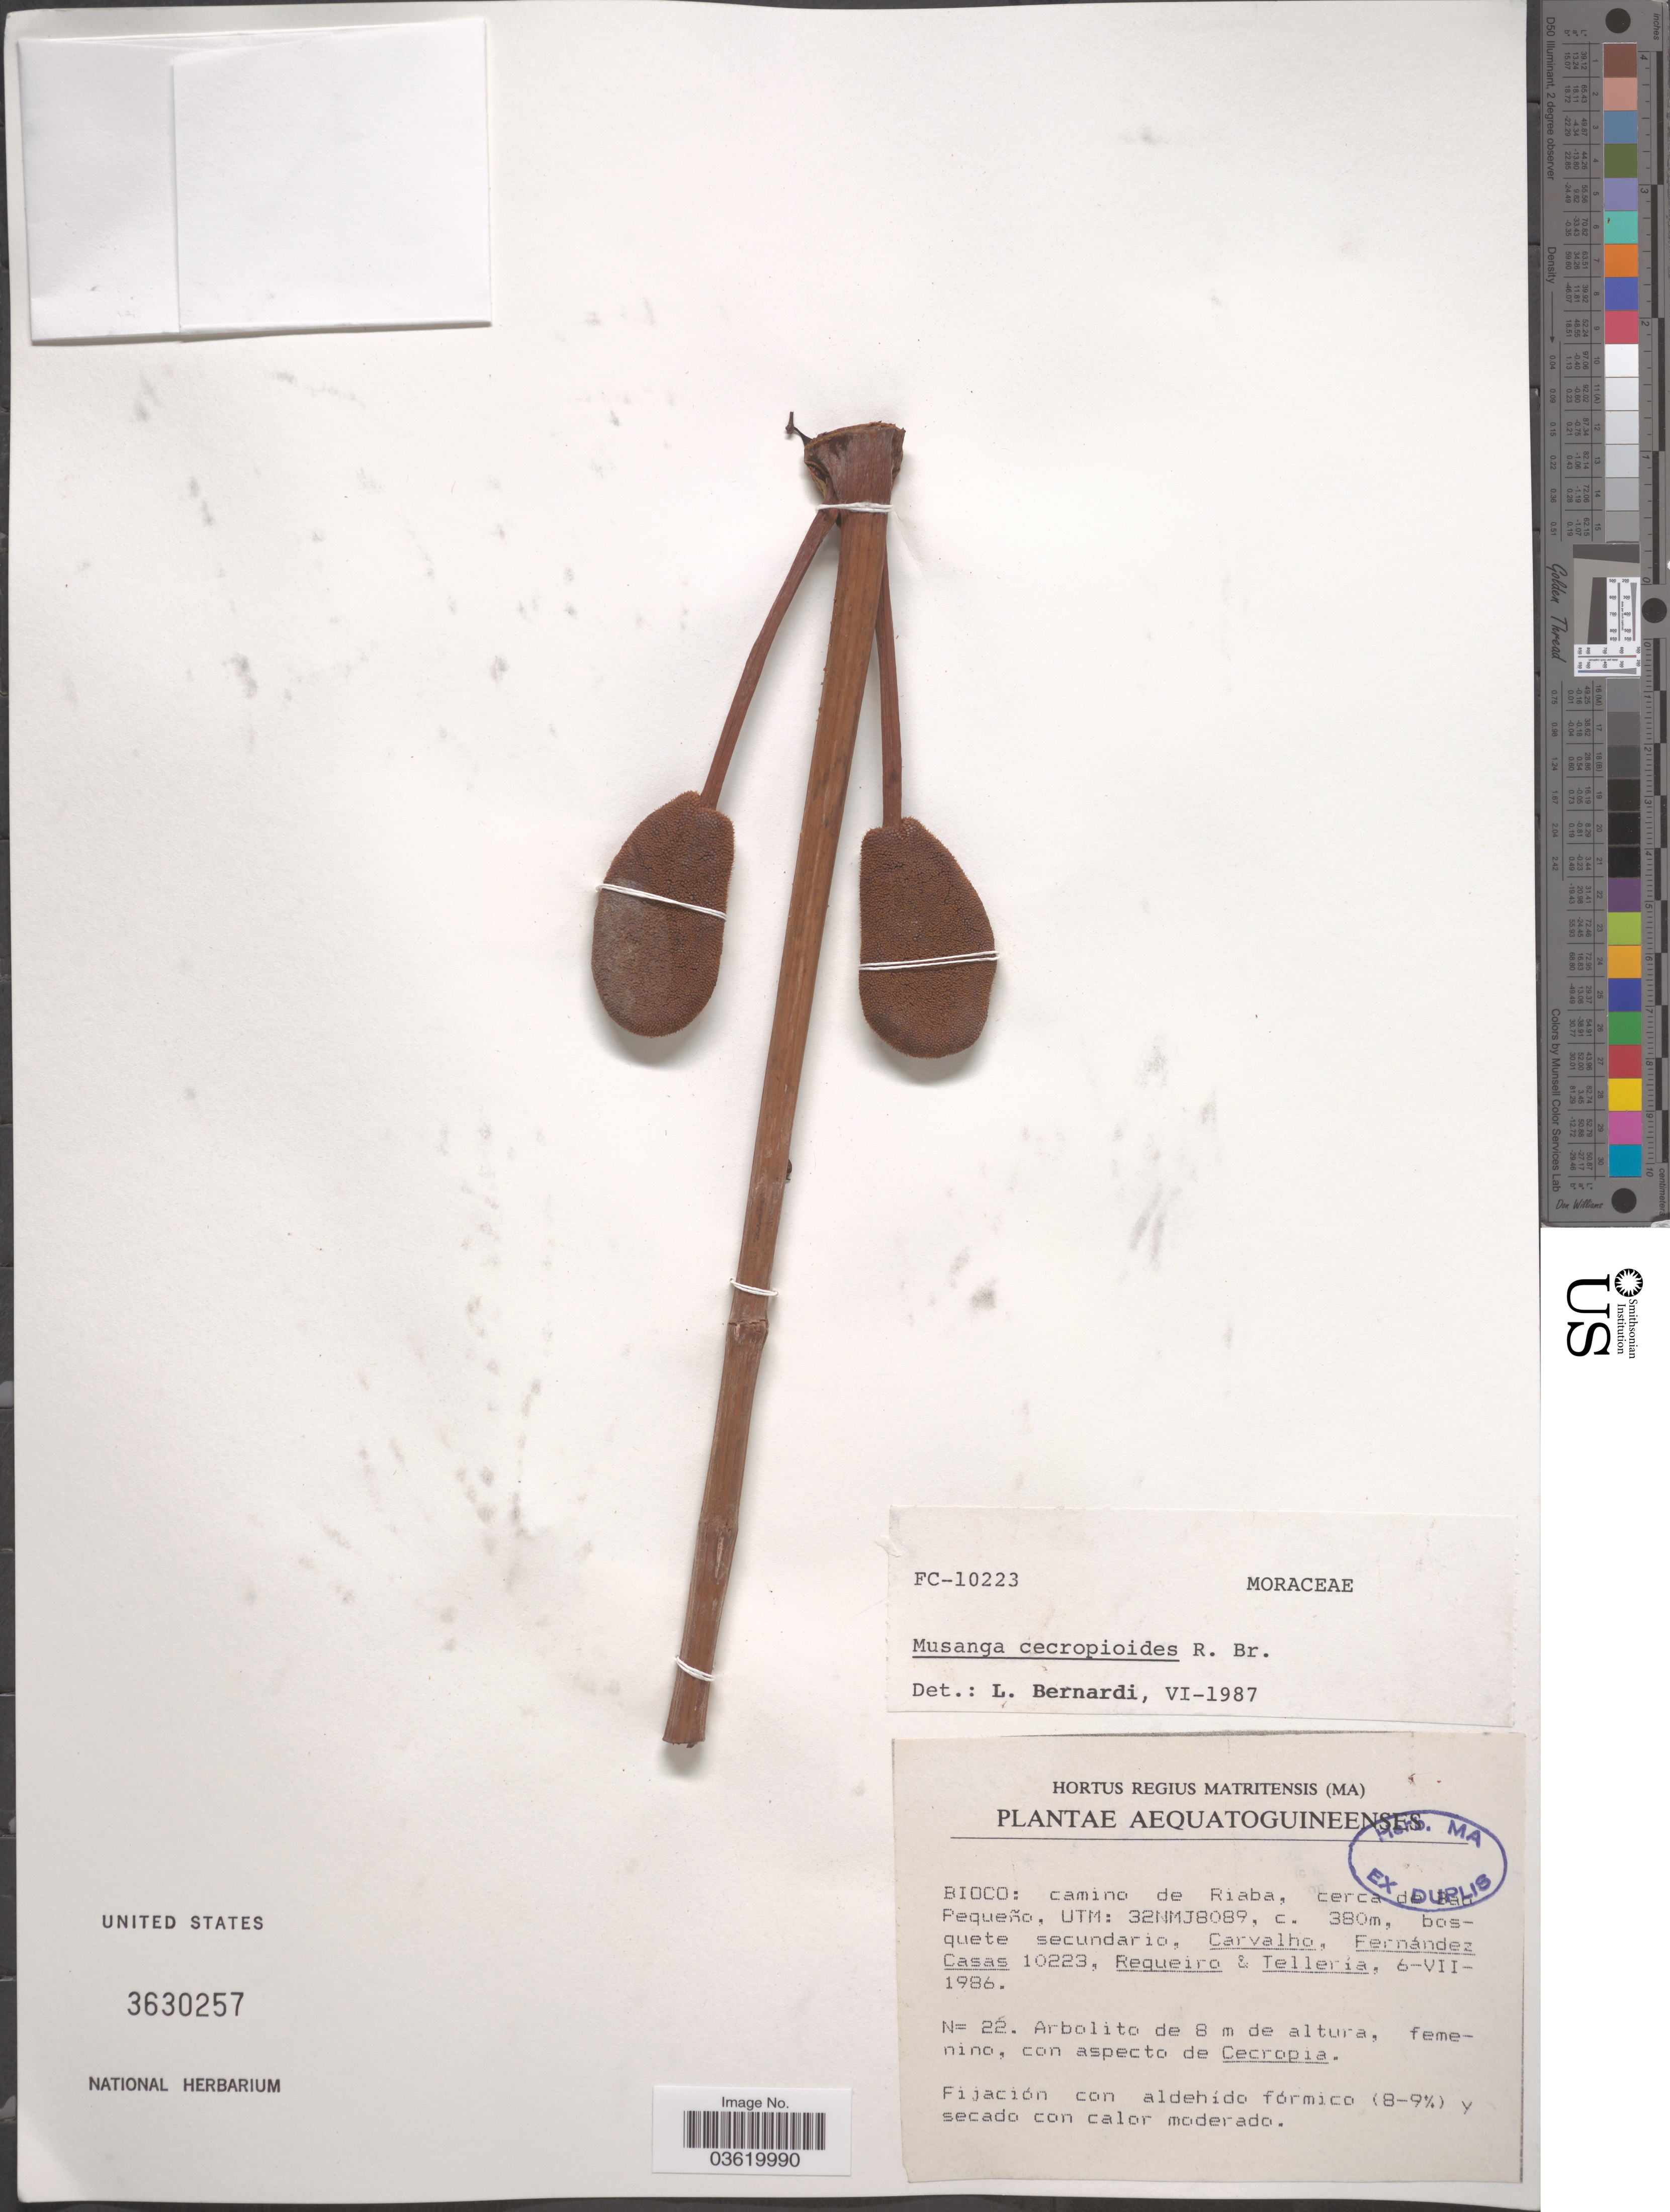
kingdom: Plantae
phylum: Tracheophyta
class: Magnoliopsida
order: Rosales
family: Urticaceae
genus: Musanga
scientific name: Musanga cecropioides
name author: R. Br. ex Tedlie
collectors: Carvalho, --, F. Casas, Requeiro, -- & -. Telleria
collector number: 10223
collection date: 1986-07-06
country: Equatorial Guinea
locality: Aequatoguineenses. Bioco: camino de Riaba, cerca de Bao Pequeño, UTM: 32NMJ8089.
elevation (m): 380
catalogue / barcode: US 3630257